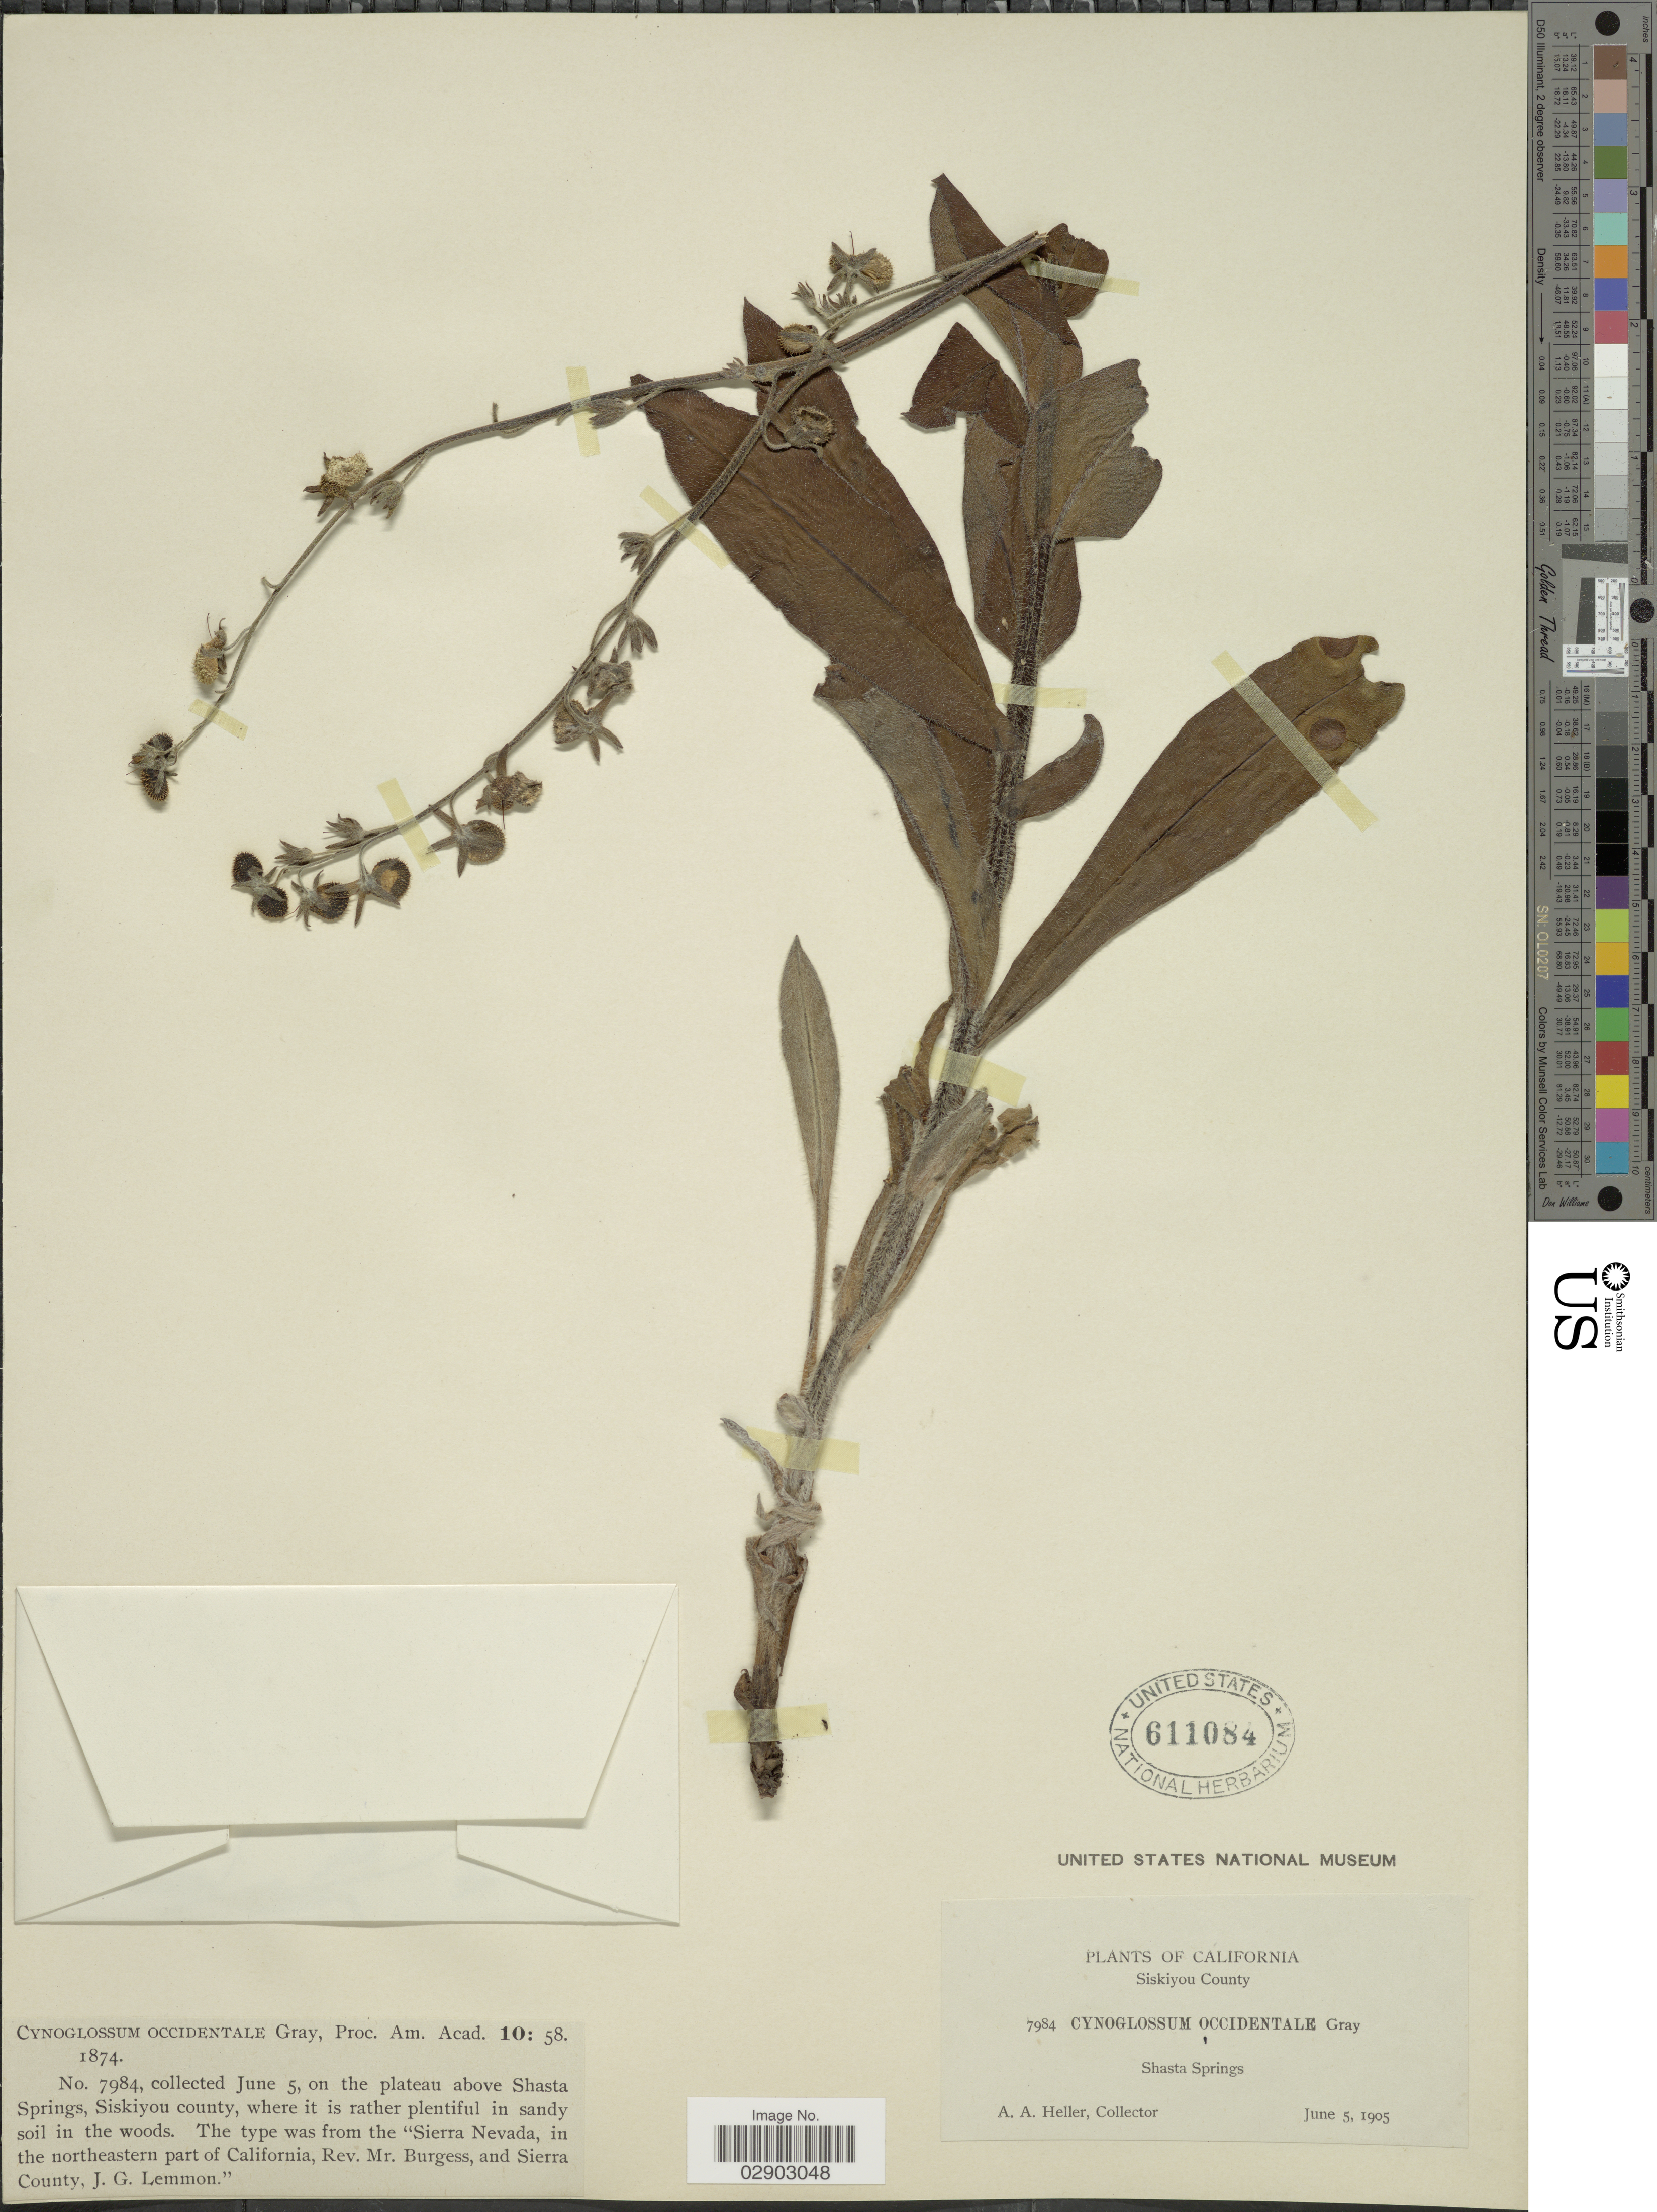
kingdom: Plantae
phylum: Tracheophyta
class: Magnoliopsida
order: Boraginales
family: Boraginaceae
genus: Cynoglossum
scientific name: Cynoglossum occidentale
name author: A. Gray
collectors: A. A. Heller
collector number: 7984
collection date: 1905-06-05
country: United States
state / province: California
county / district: Siskiyou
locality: On the plateau above Shasta Springs, Siskiyou county.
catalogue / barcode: US 611084